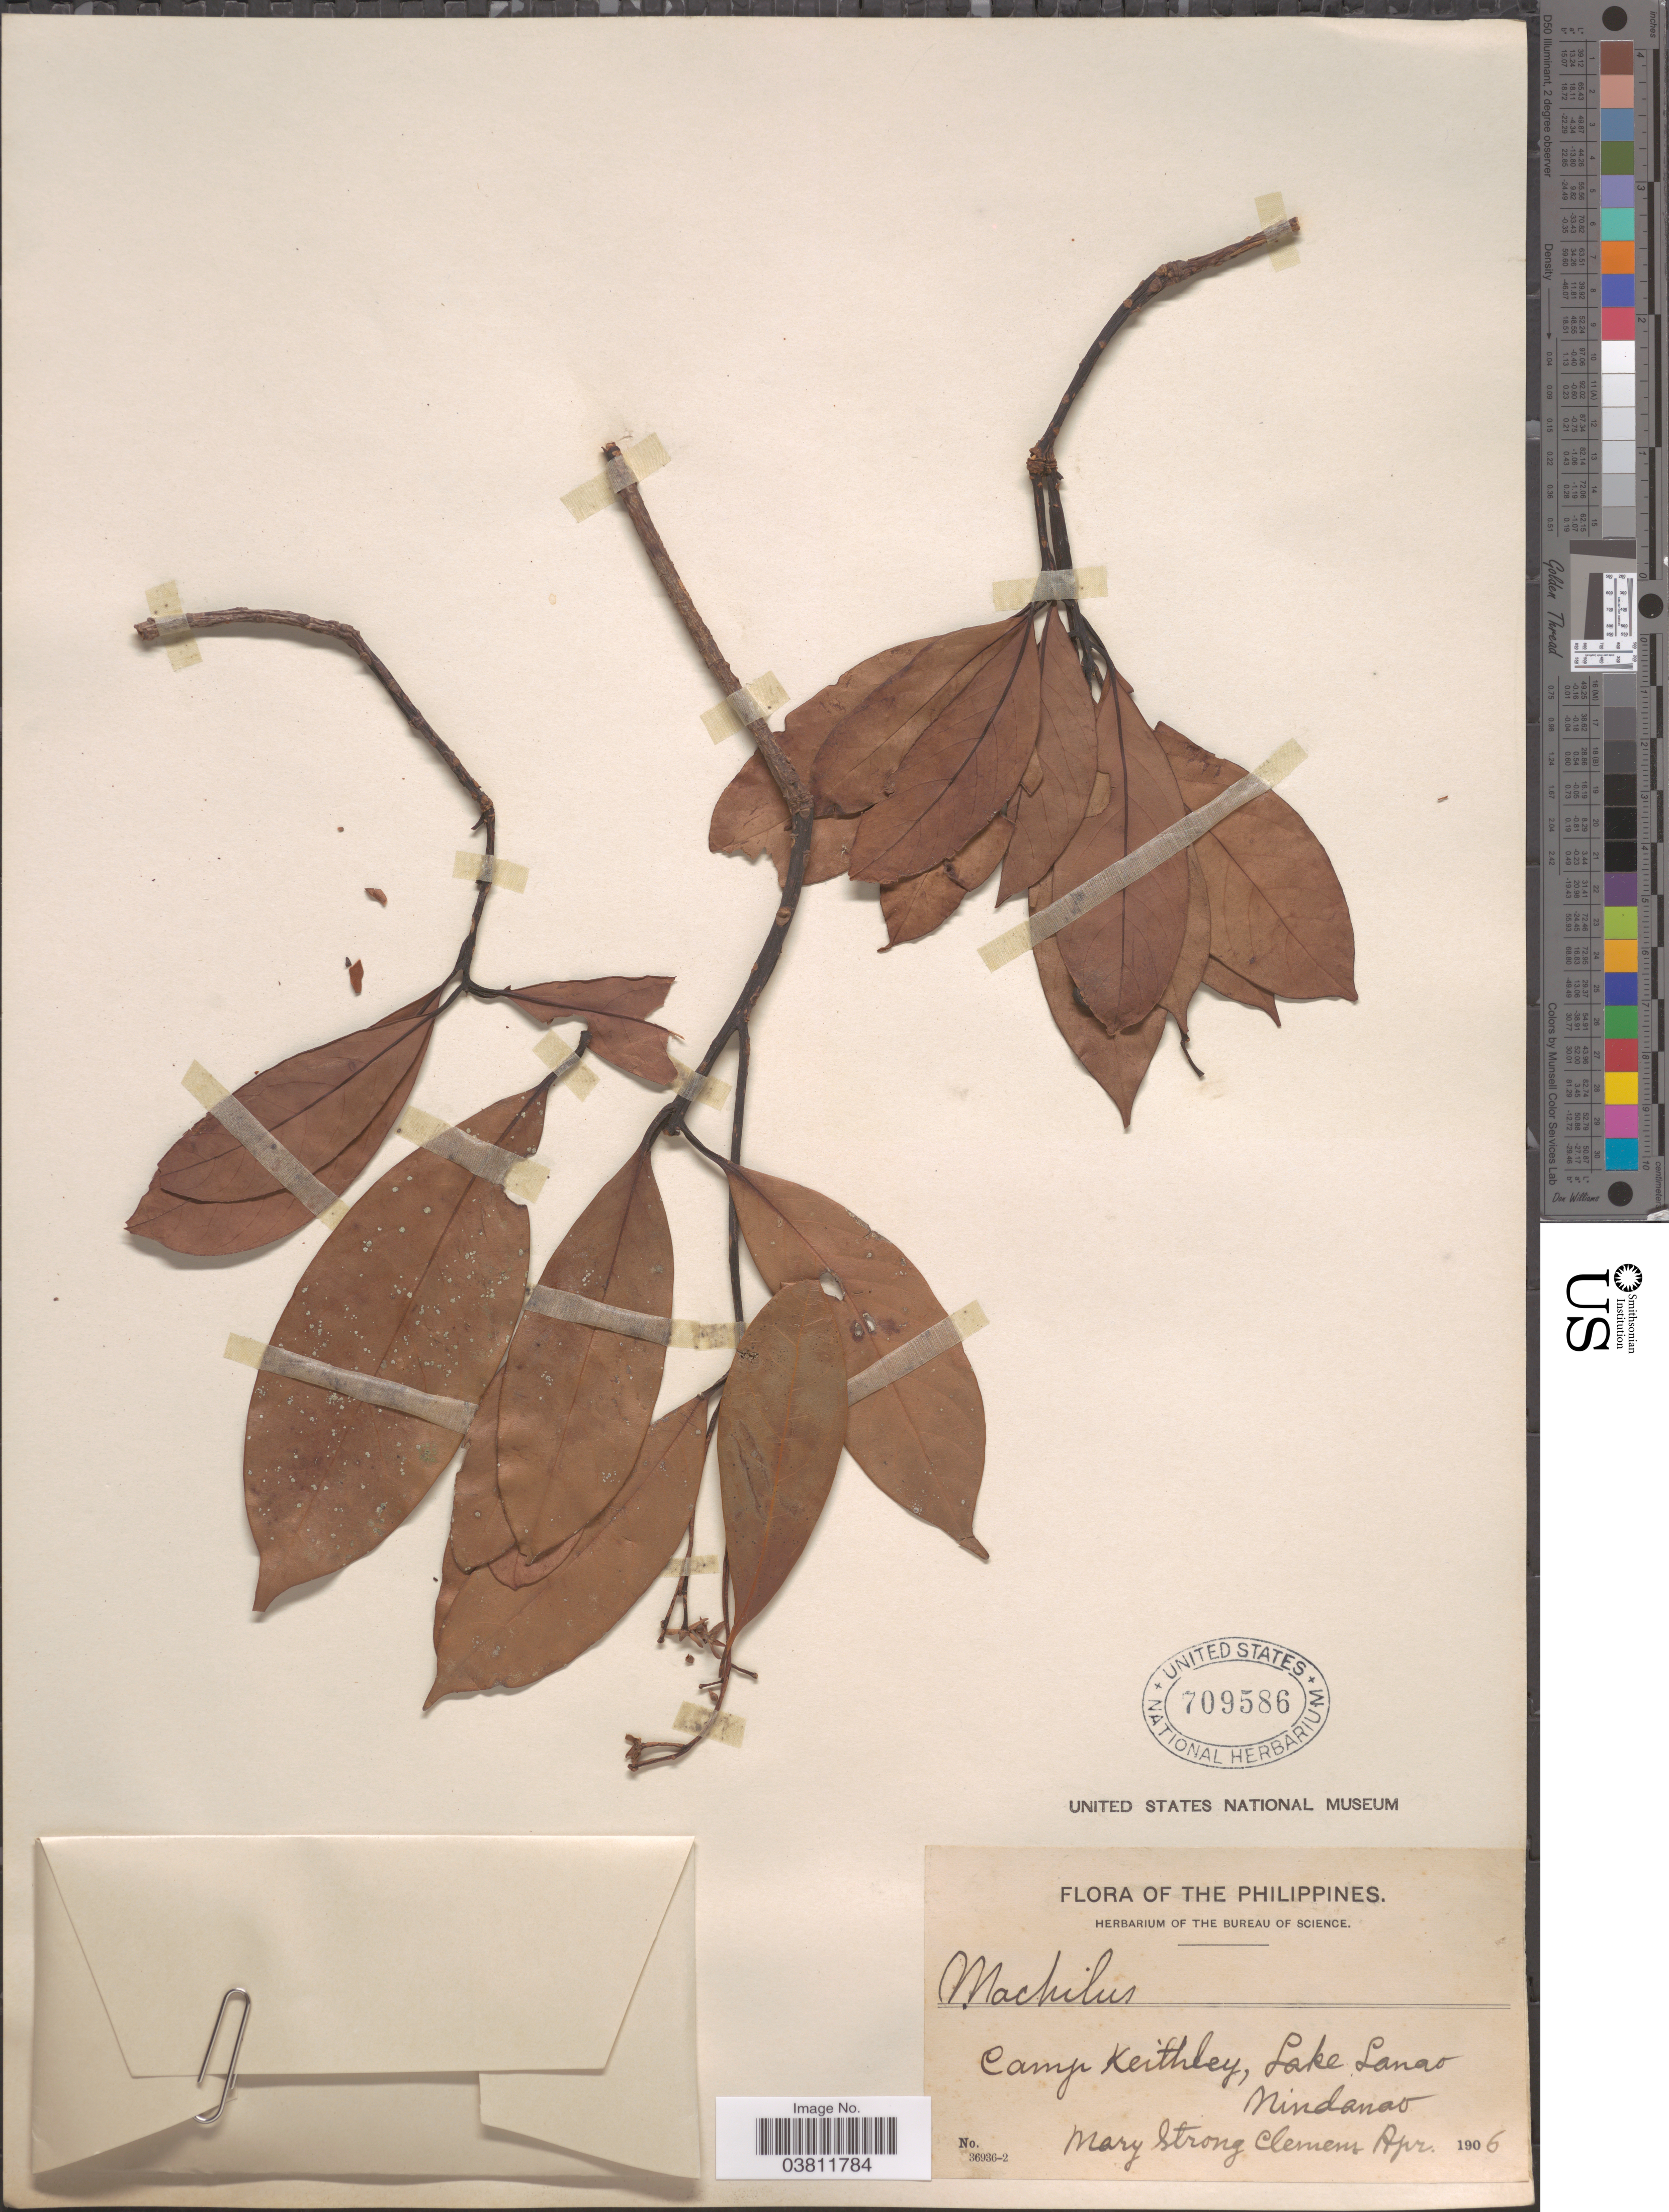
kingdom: Plantae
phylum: Tracheophyta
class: Magnoliopsida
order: Laurales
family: Lauraceae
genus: Machilus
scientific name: Machilus sp.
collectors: M. S. Clemens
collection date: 1906-04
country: Philippines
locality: Camp Keithley, Lake Lanao, Mindanao.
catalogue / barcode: US 709586